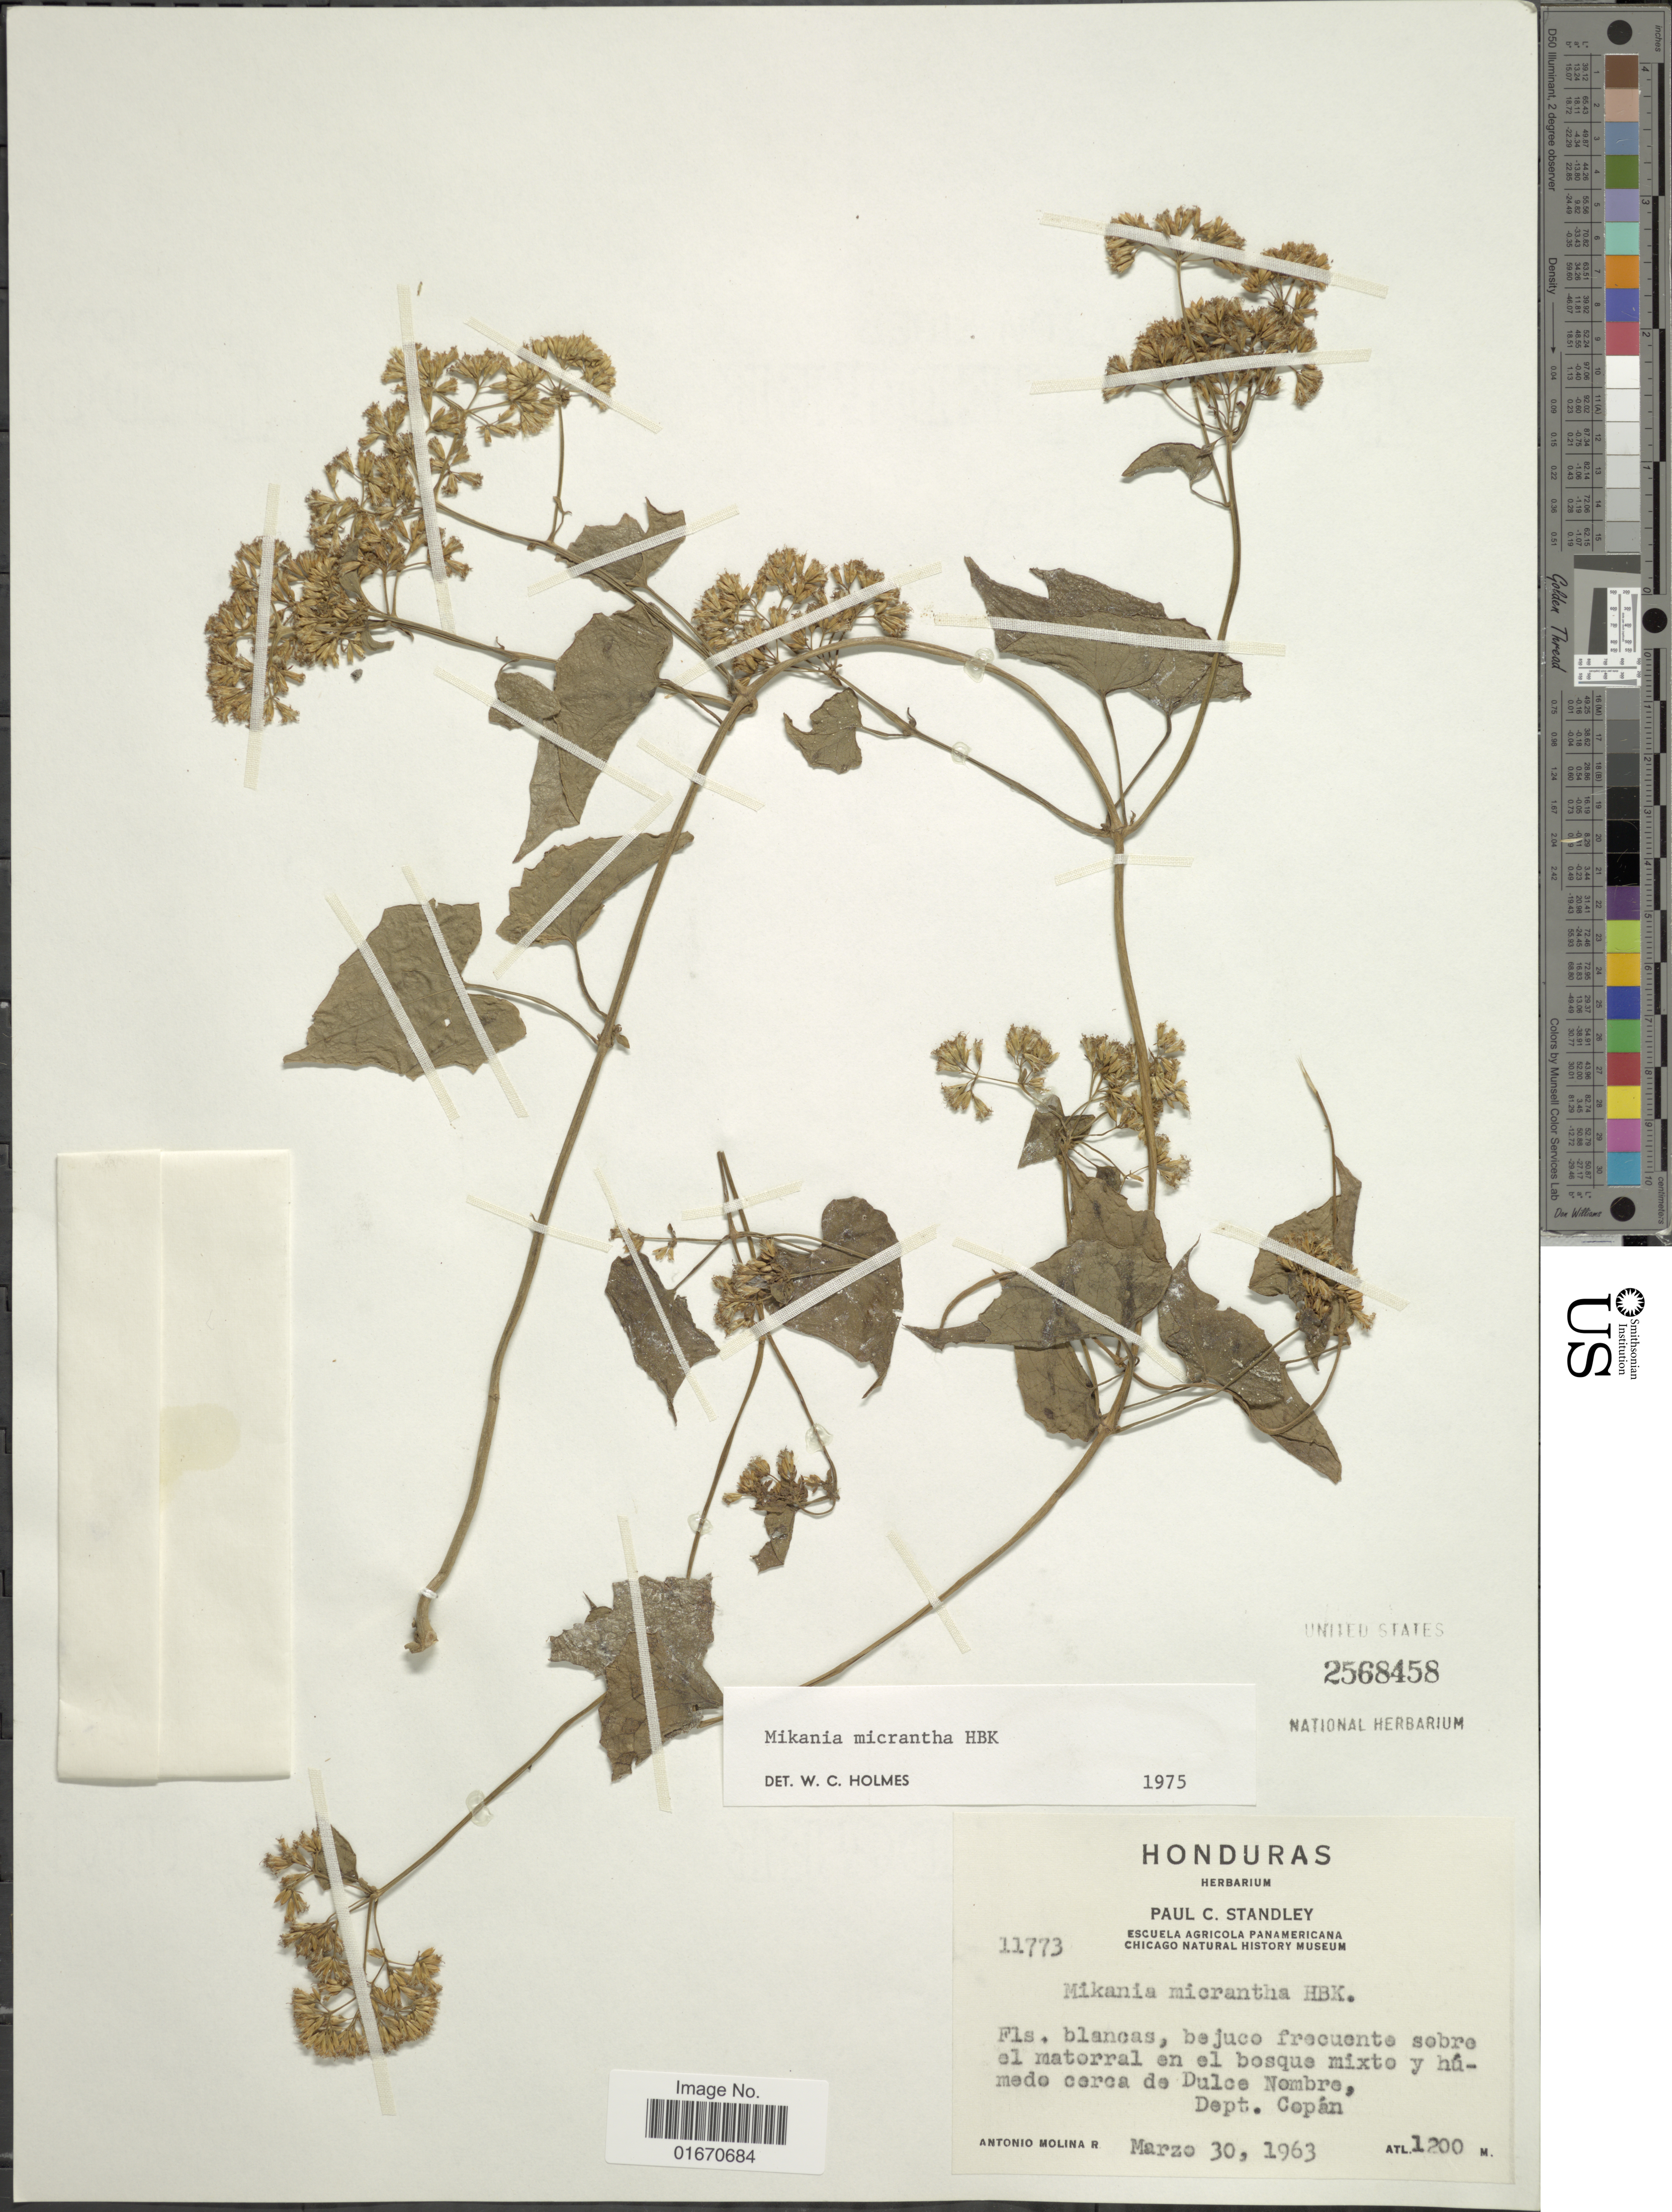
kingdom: Plantae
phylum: Tracheophyta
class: Magnoliopsida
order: Asterales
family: Asteraceae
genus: Mikania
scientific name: Mikania micrantha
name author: Kunth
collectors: A. Molina R.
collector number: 11773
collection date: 1963-03-30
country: Honduras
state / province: Copán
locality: Cerca de Dulce Nombre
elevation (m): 1200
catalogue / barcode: US 2568458